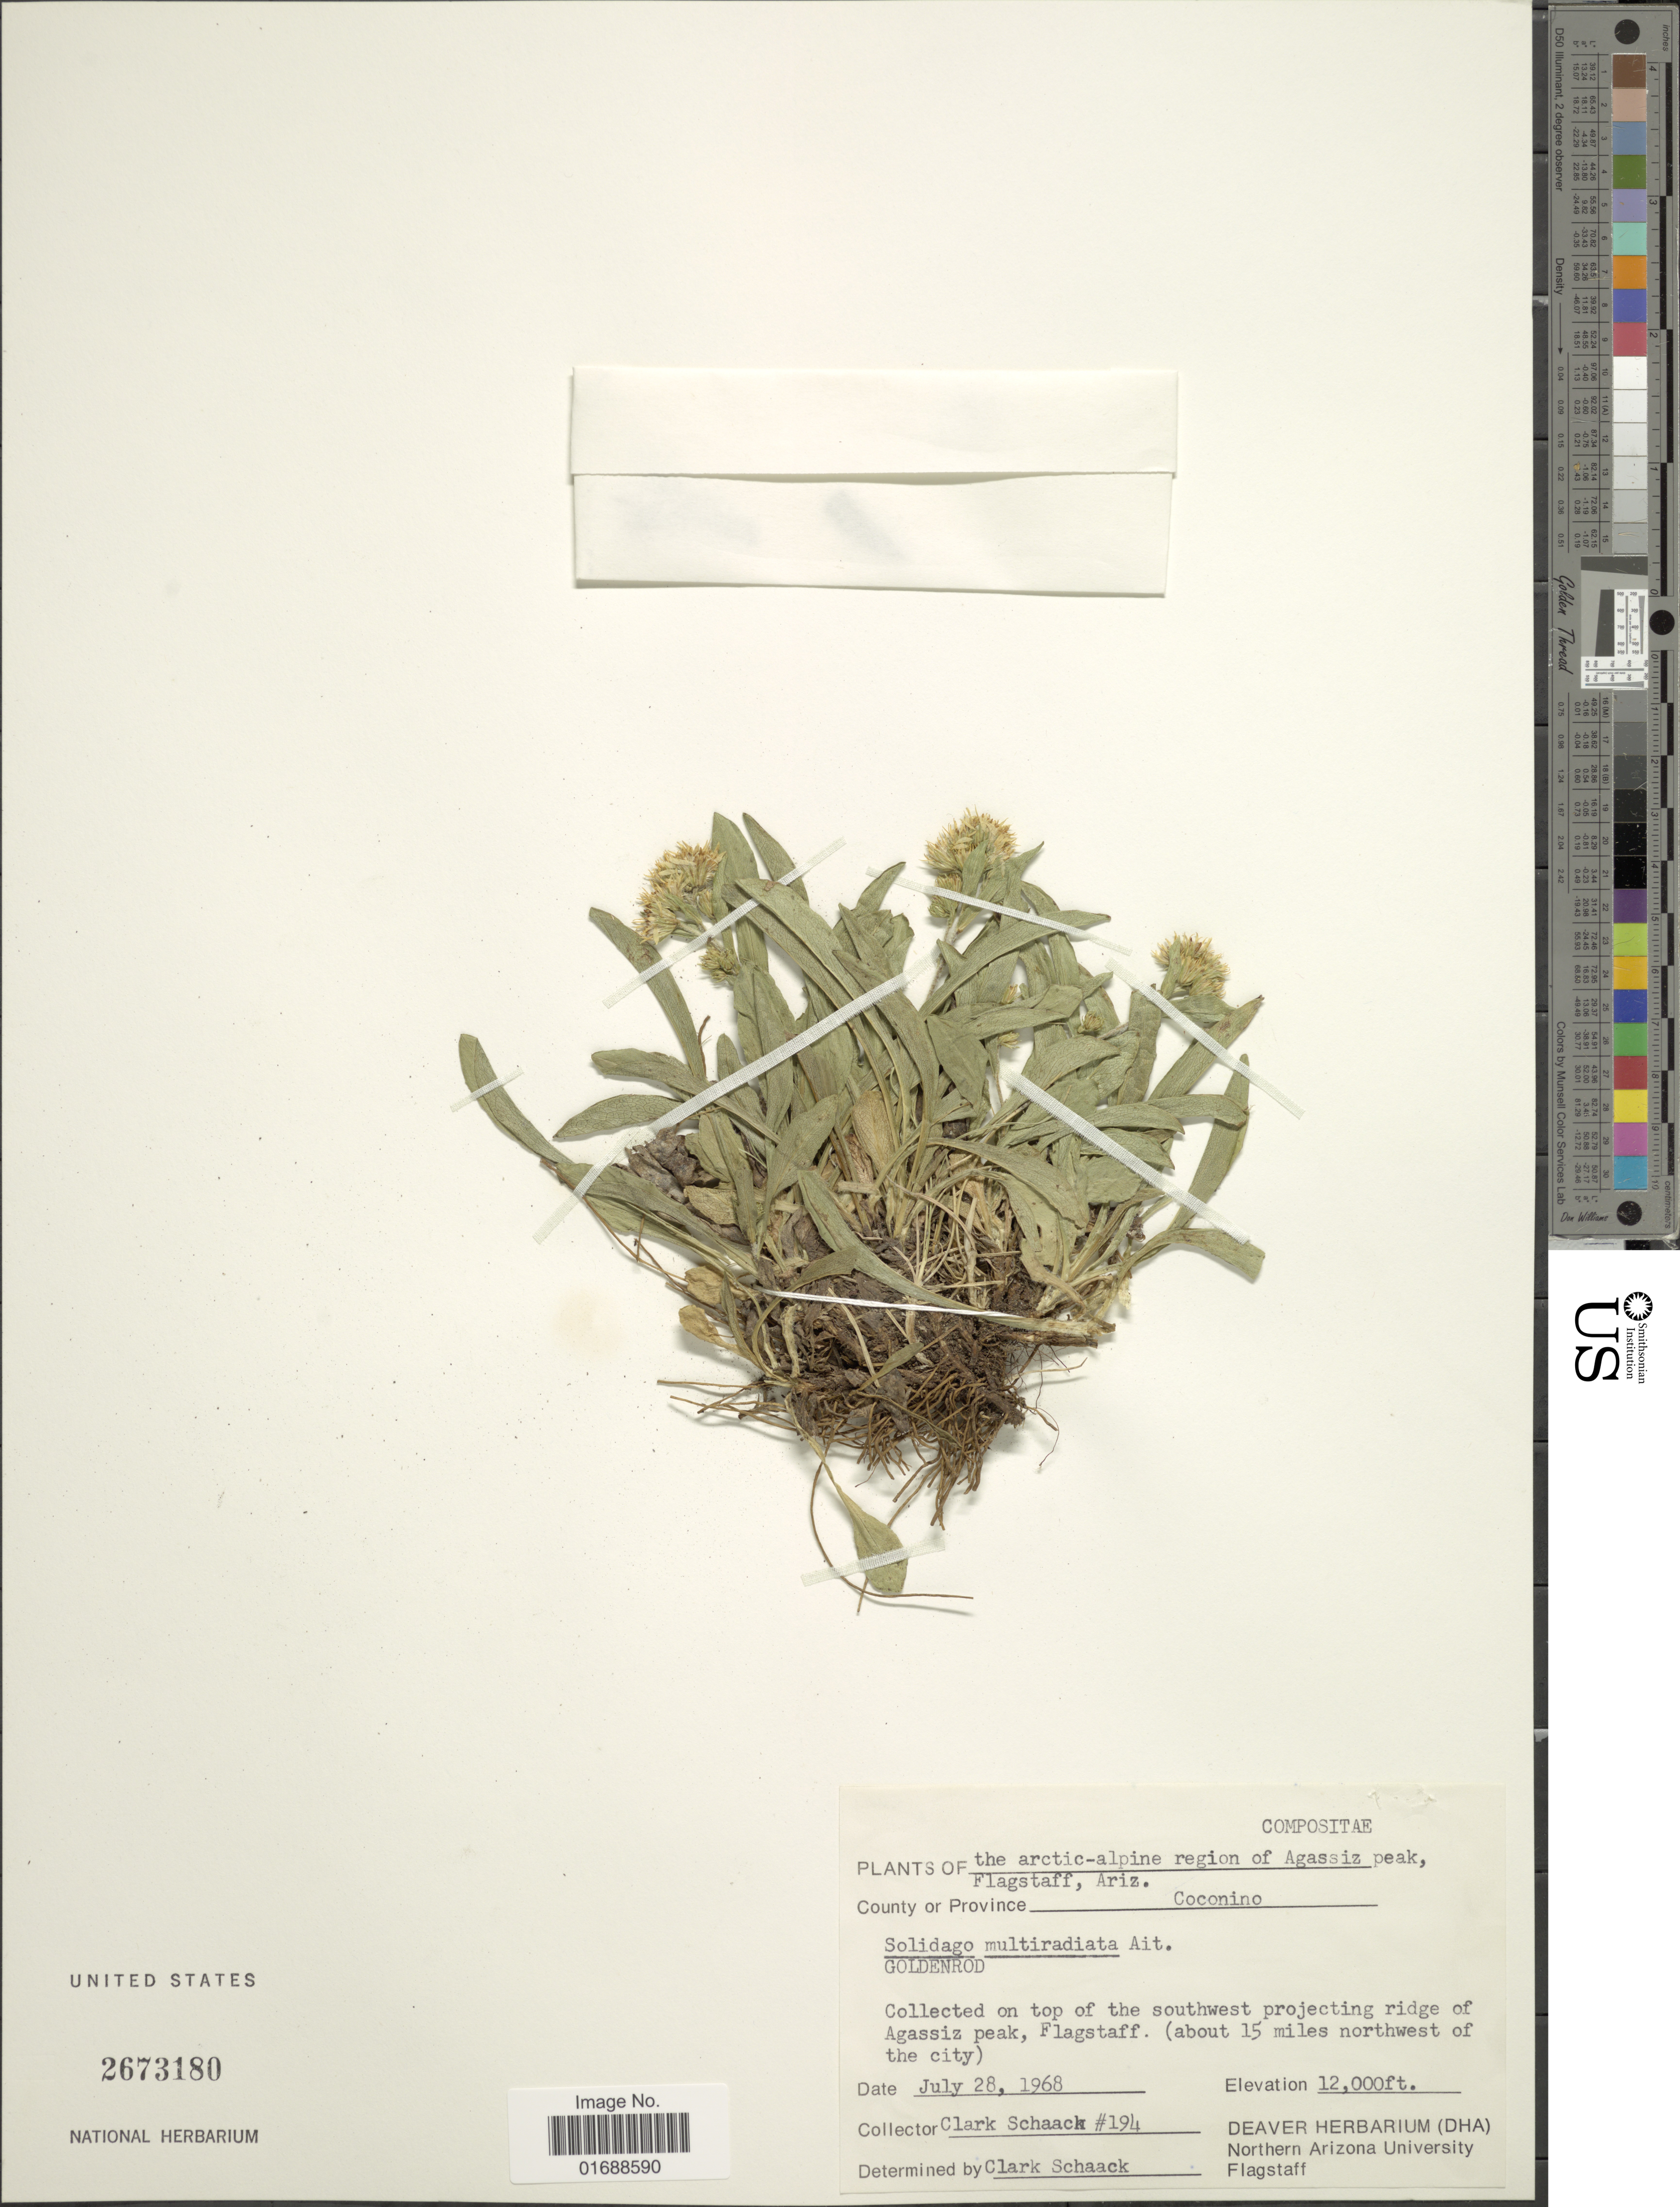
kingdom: Plantae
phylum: Tracheophyta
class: Magnoliopsida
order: Asterales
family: Asteraceae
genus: Solidago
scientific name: Solidago multiradiata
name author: Aiton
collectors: C. G. Schaack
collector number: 194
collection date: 1968-07-28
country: United States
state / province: Arizona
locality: The arctic-alpine region of Agassuz peak, Flagstaff, County or Province Coconino, collected on top of the southwest projecting ridge of Agassiz peak, Flagstaff. (about 15 miles northwest of the city)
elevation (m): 3658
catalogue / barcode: US 2673180